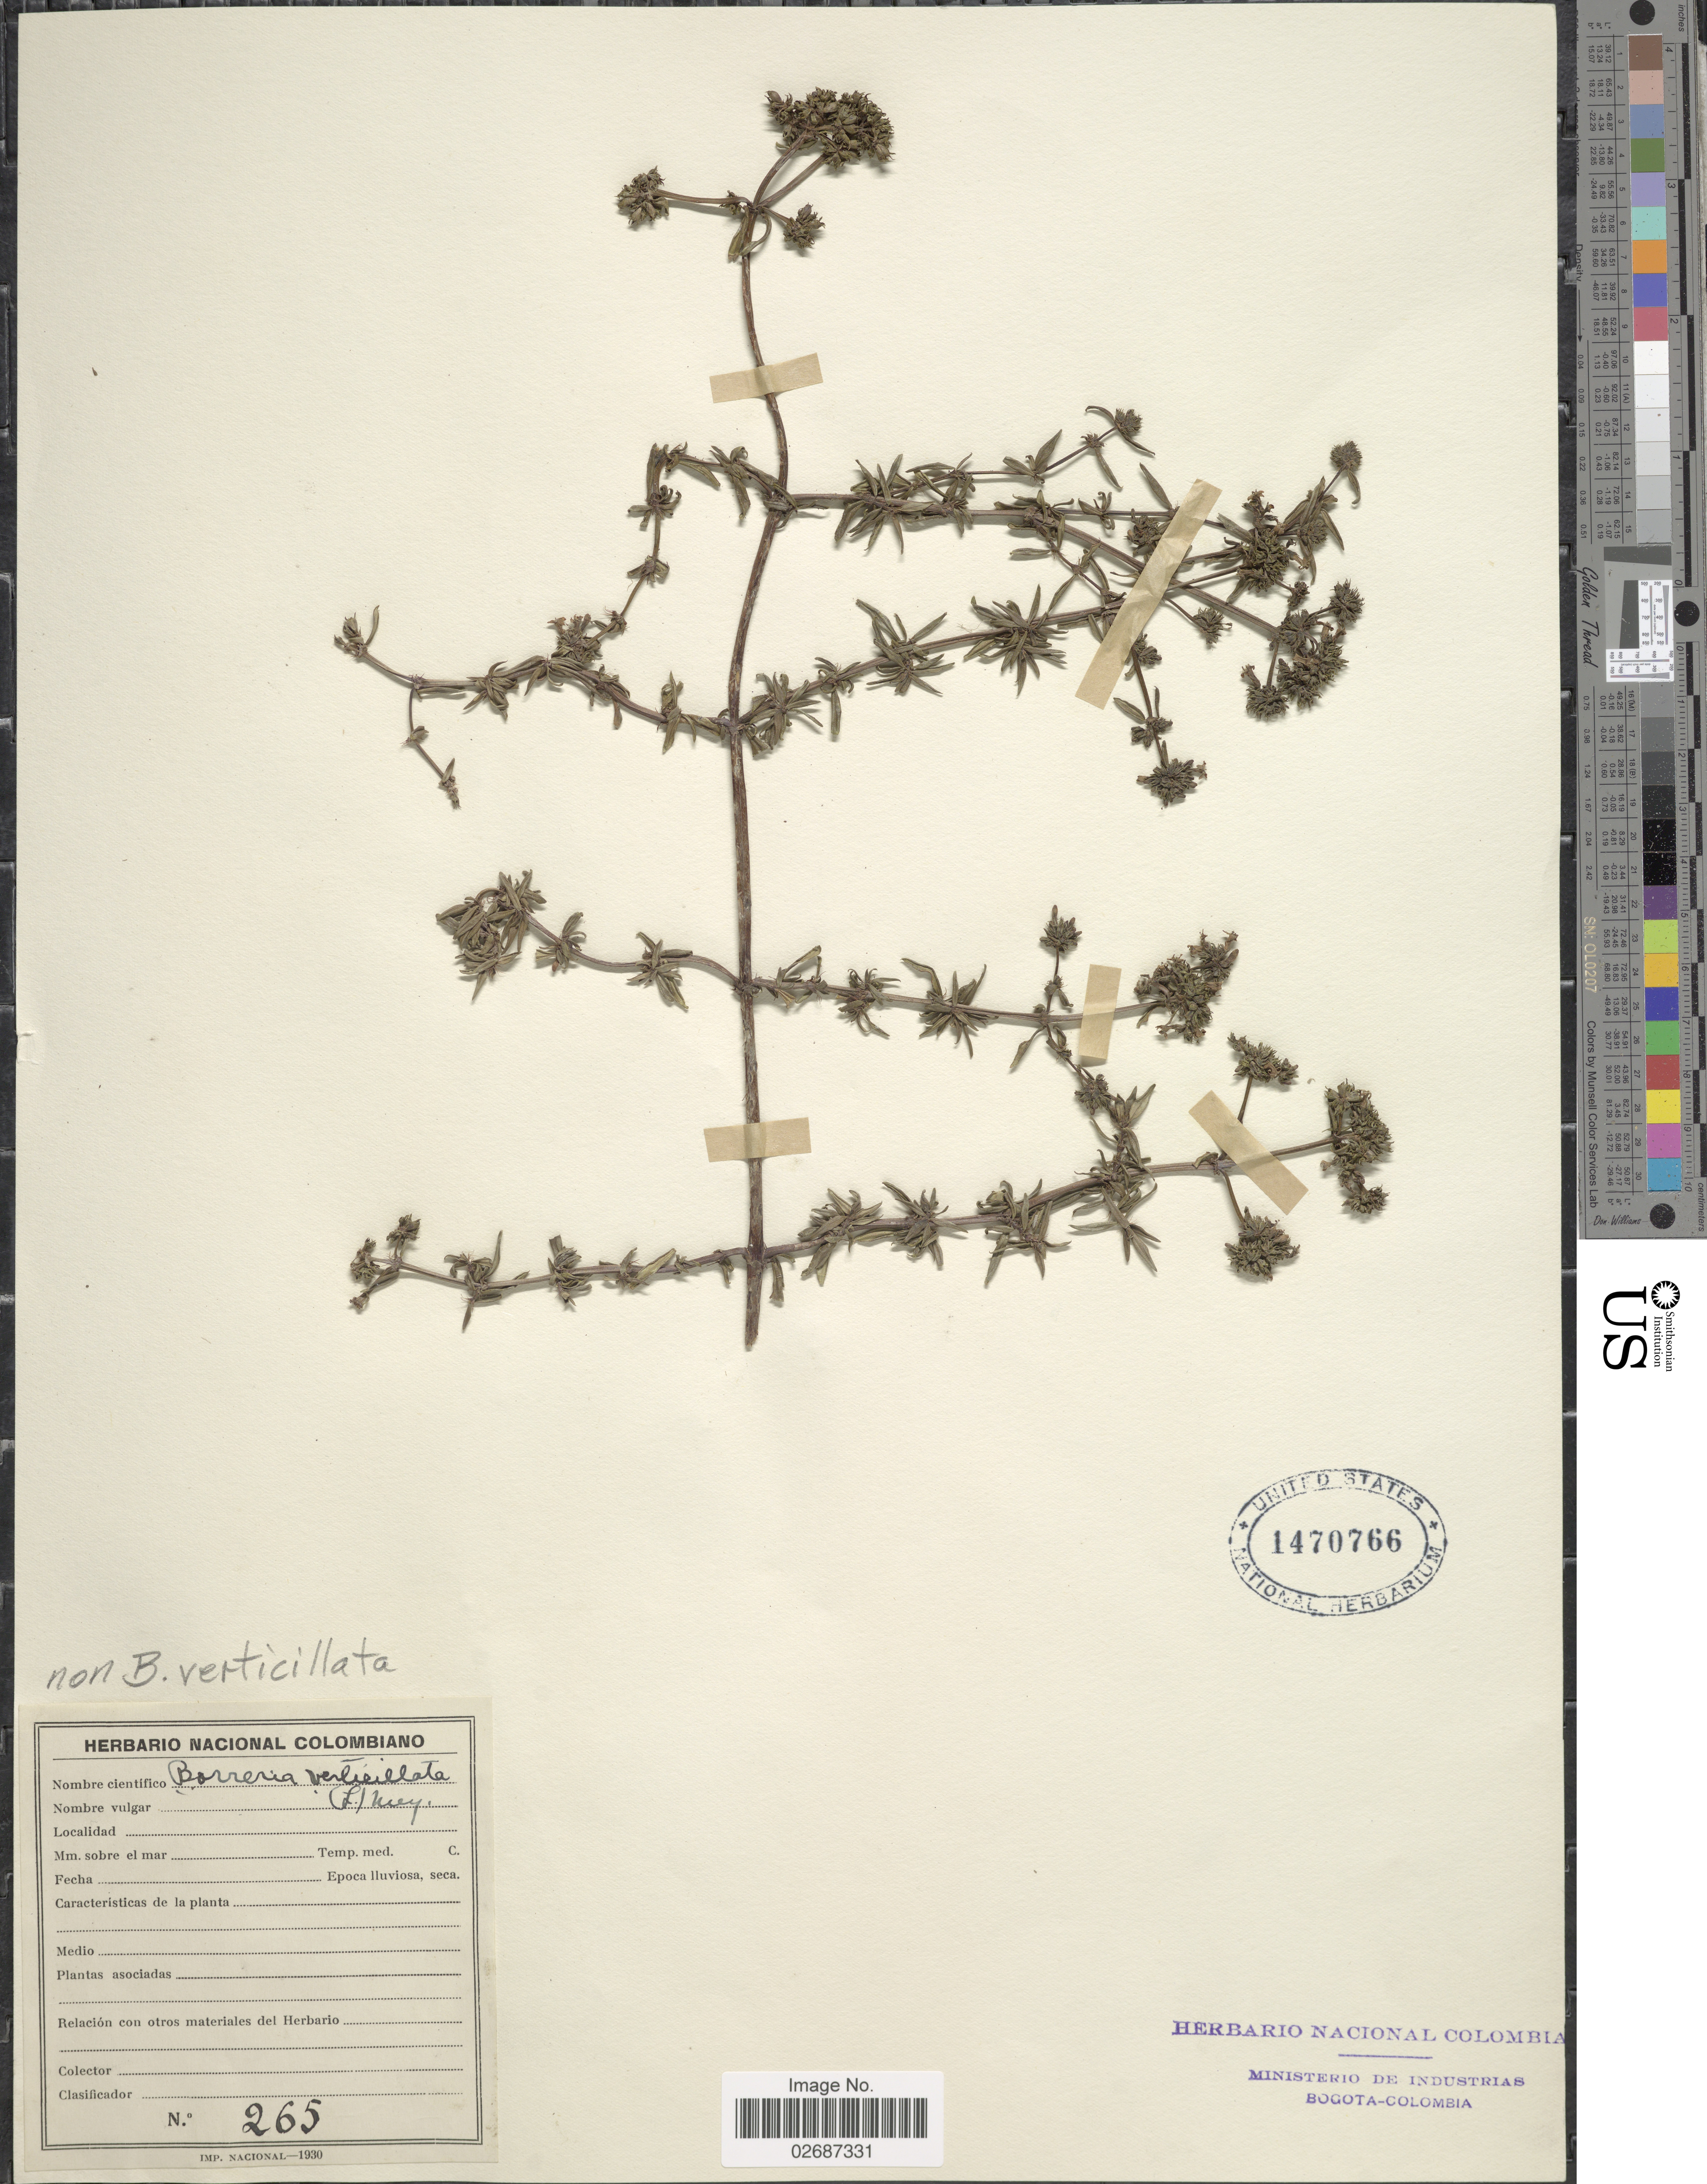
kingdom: Plantae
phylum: Tracheophyta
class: Magnoliopsida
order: Gentianales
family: Rubiaceae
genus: Borreria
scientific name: Borreria sp.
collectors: ex Herb. Nacional de Colombiano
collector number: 265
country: Colombia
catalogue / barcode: US 1470766